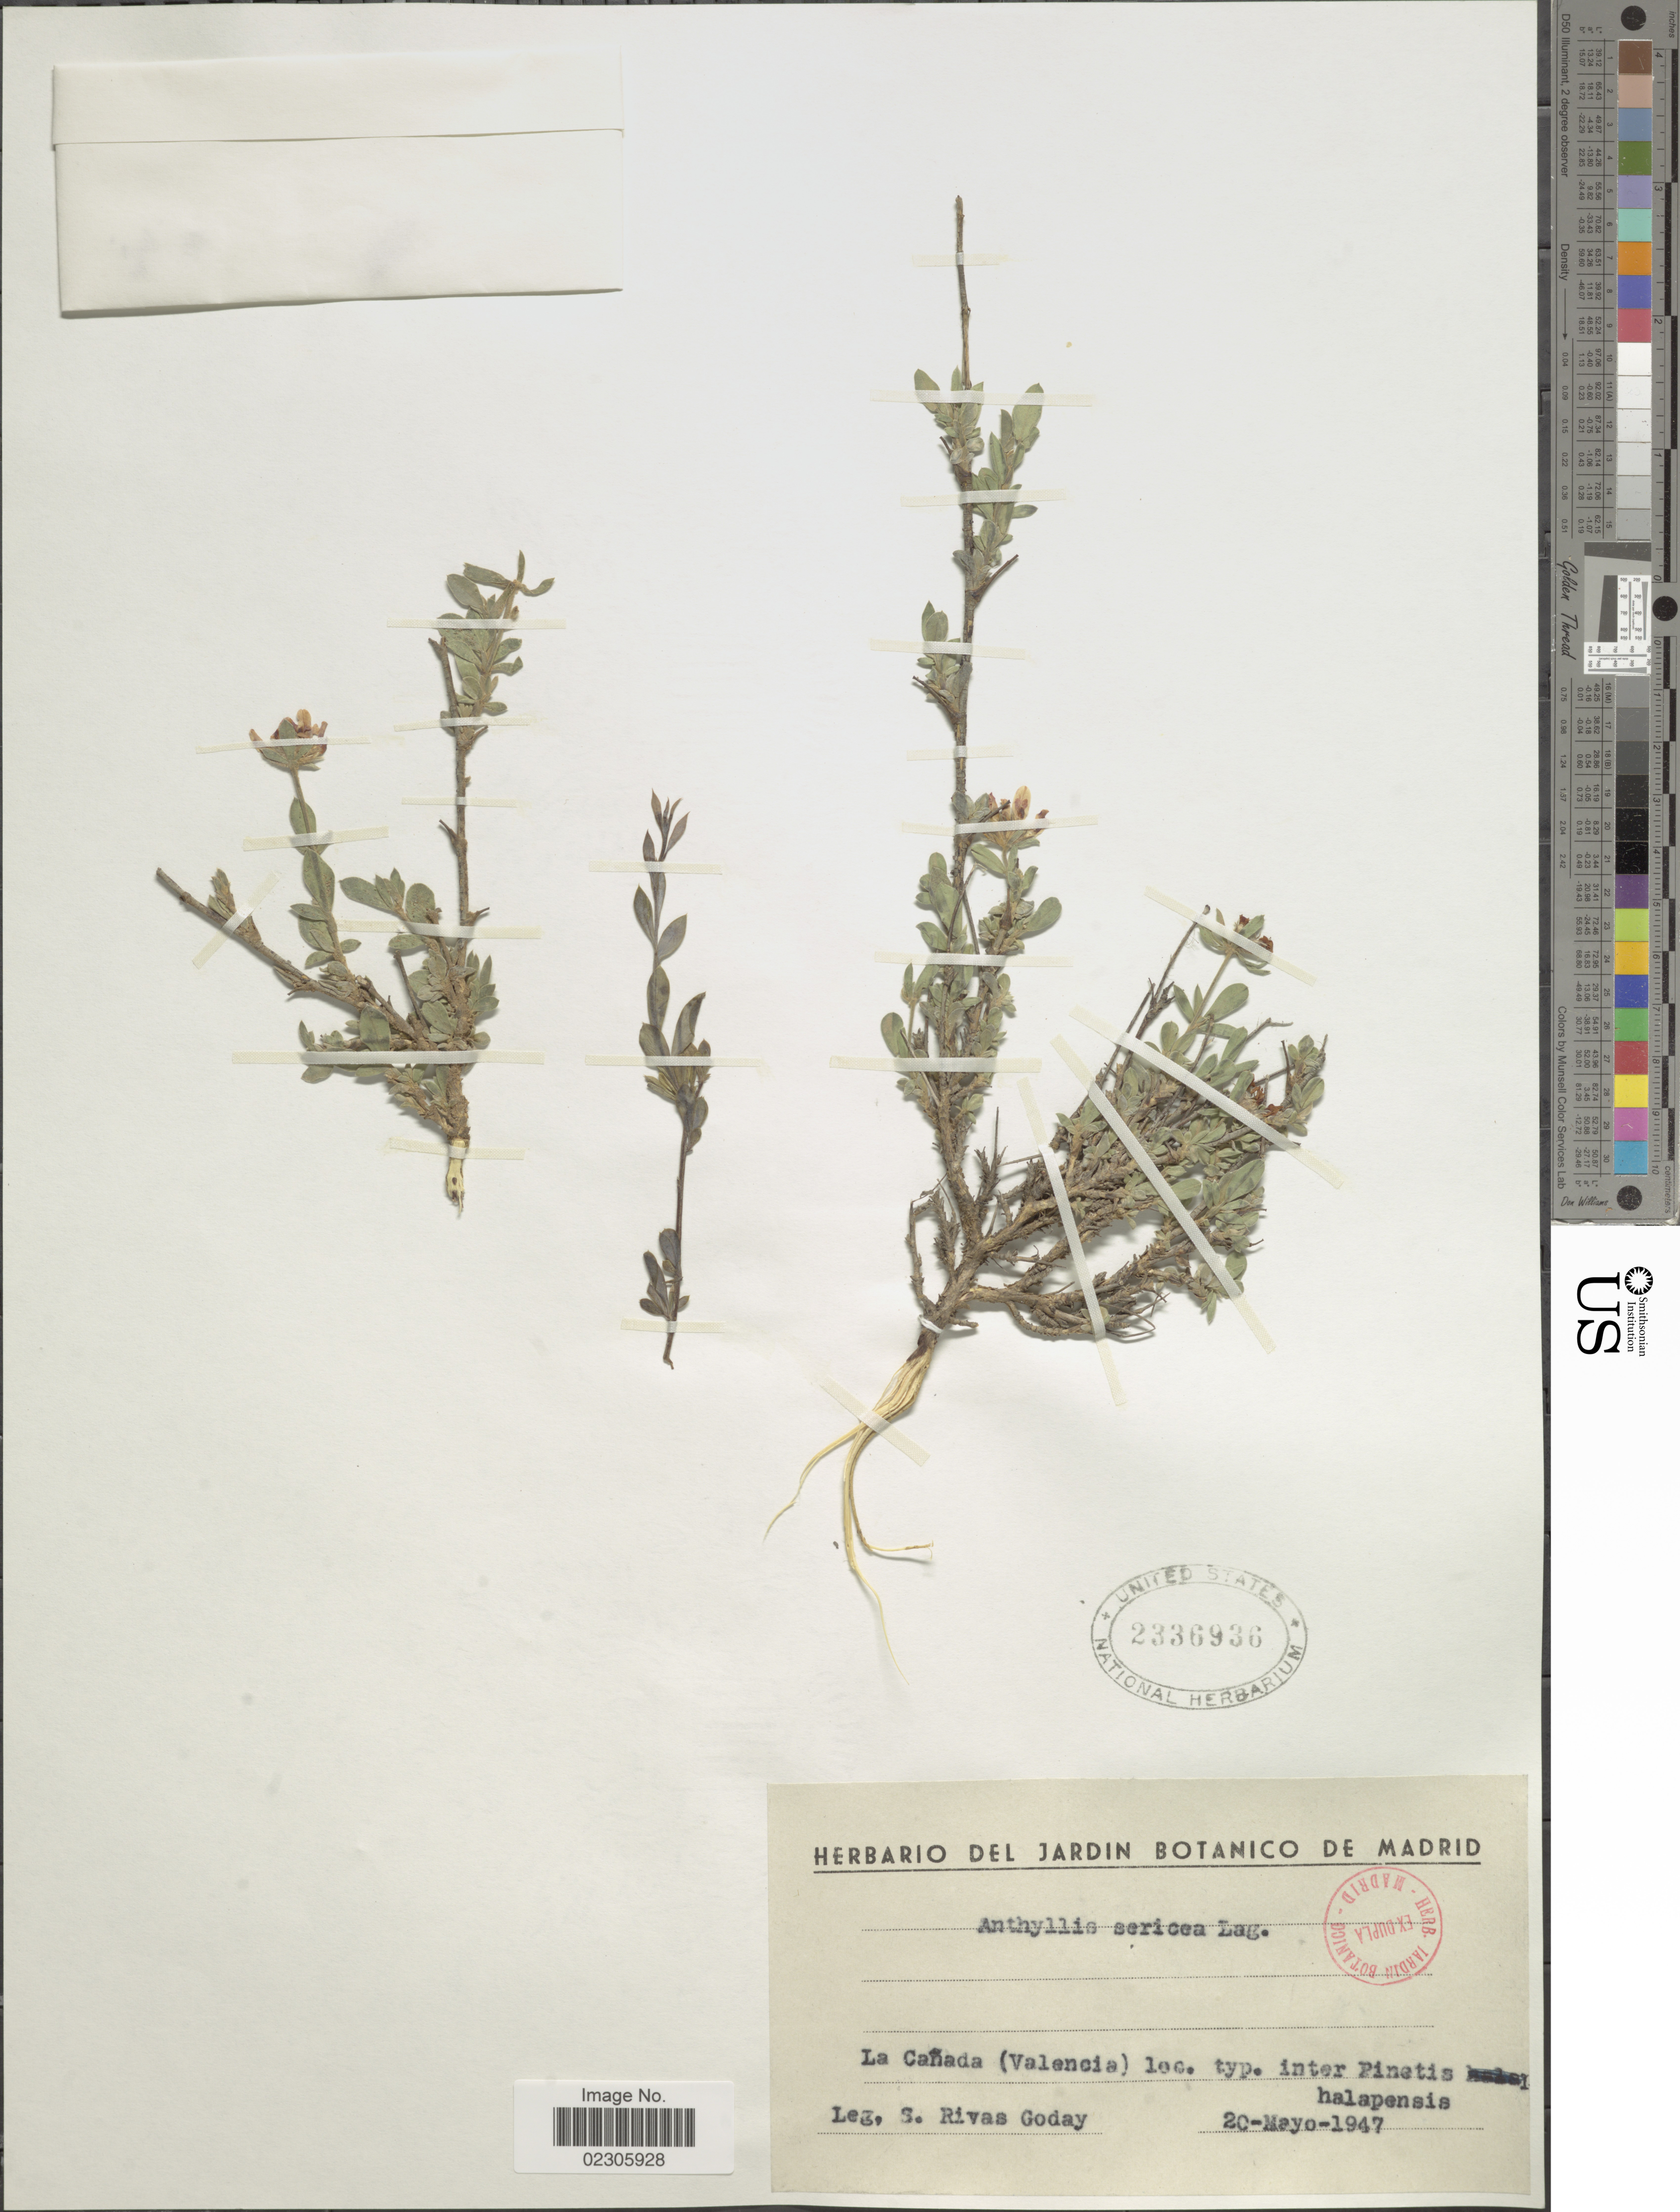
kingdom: Plantae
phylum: Tracheophyta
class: Magnoliopsida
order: Fabales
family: Fabaceae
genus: Anthyllis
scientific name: Anthyllis sericea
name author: Lag.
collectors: S. Goday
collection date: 1947-05-20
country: Spain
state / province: Valenciana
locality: La Canada (Valencia)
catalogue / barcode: US 2336936